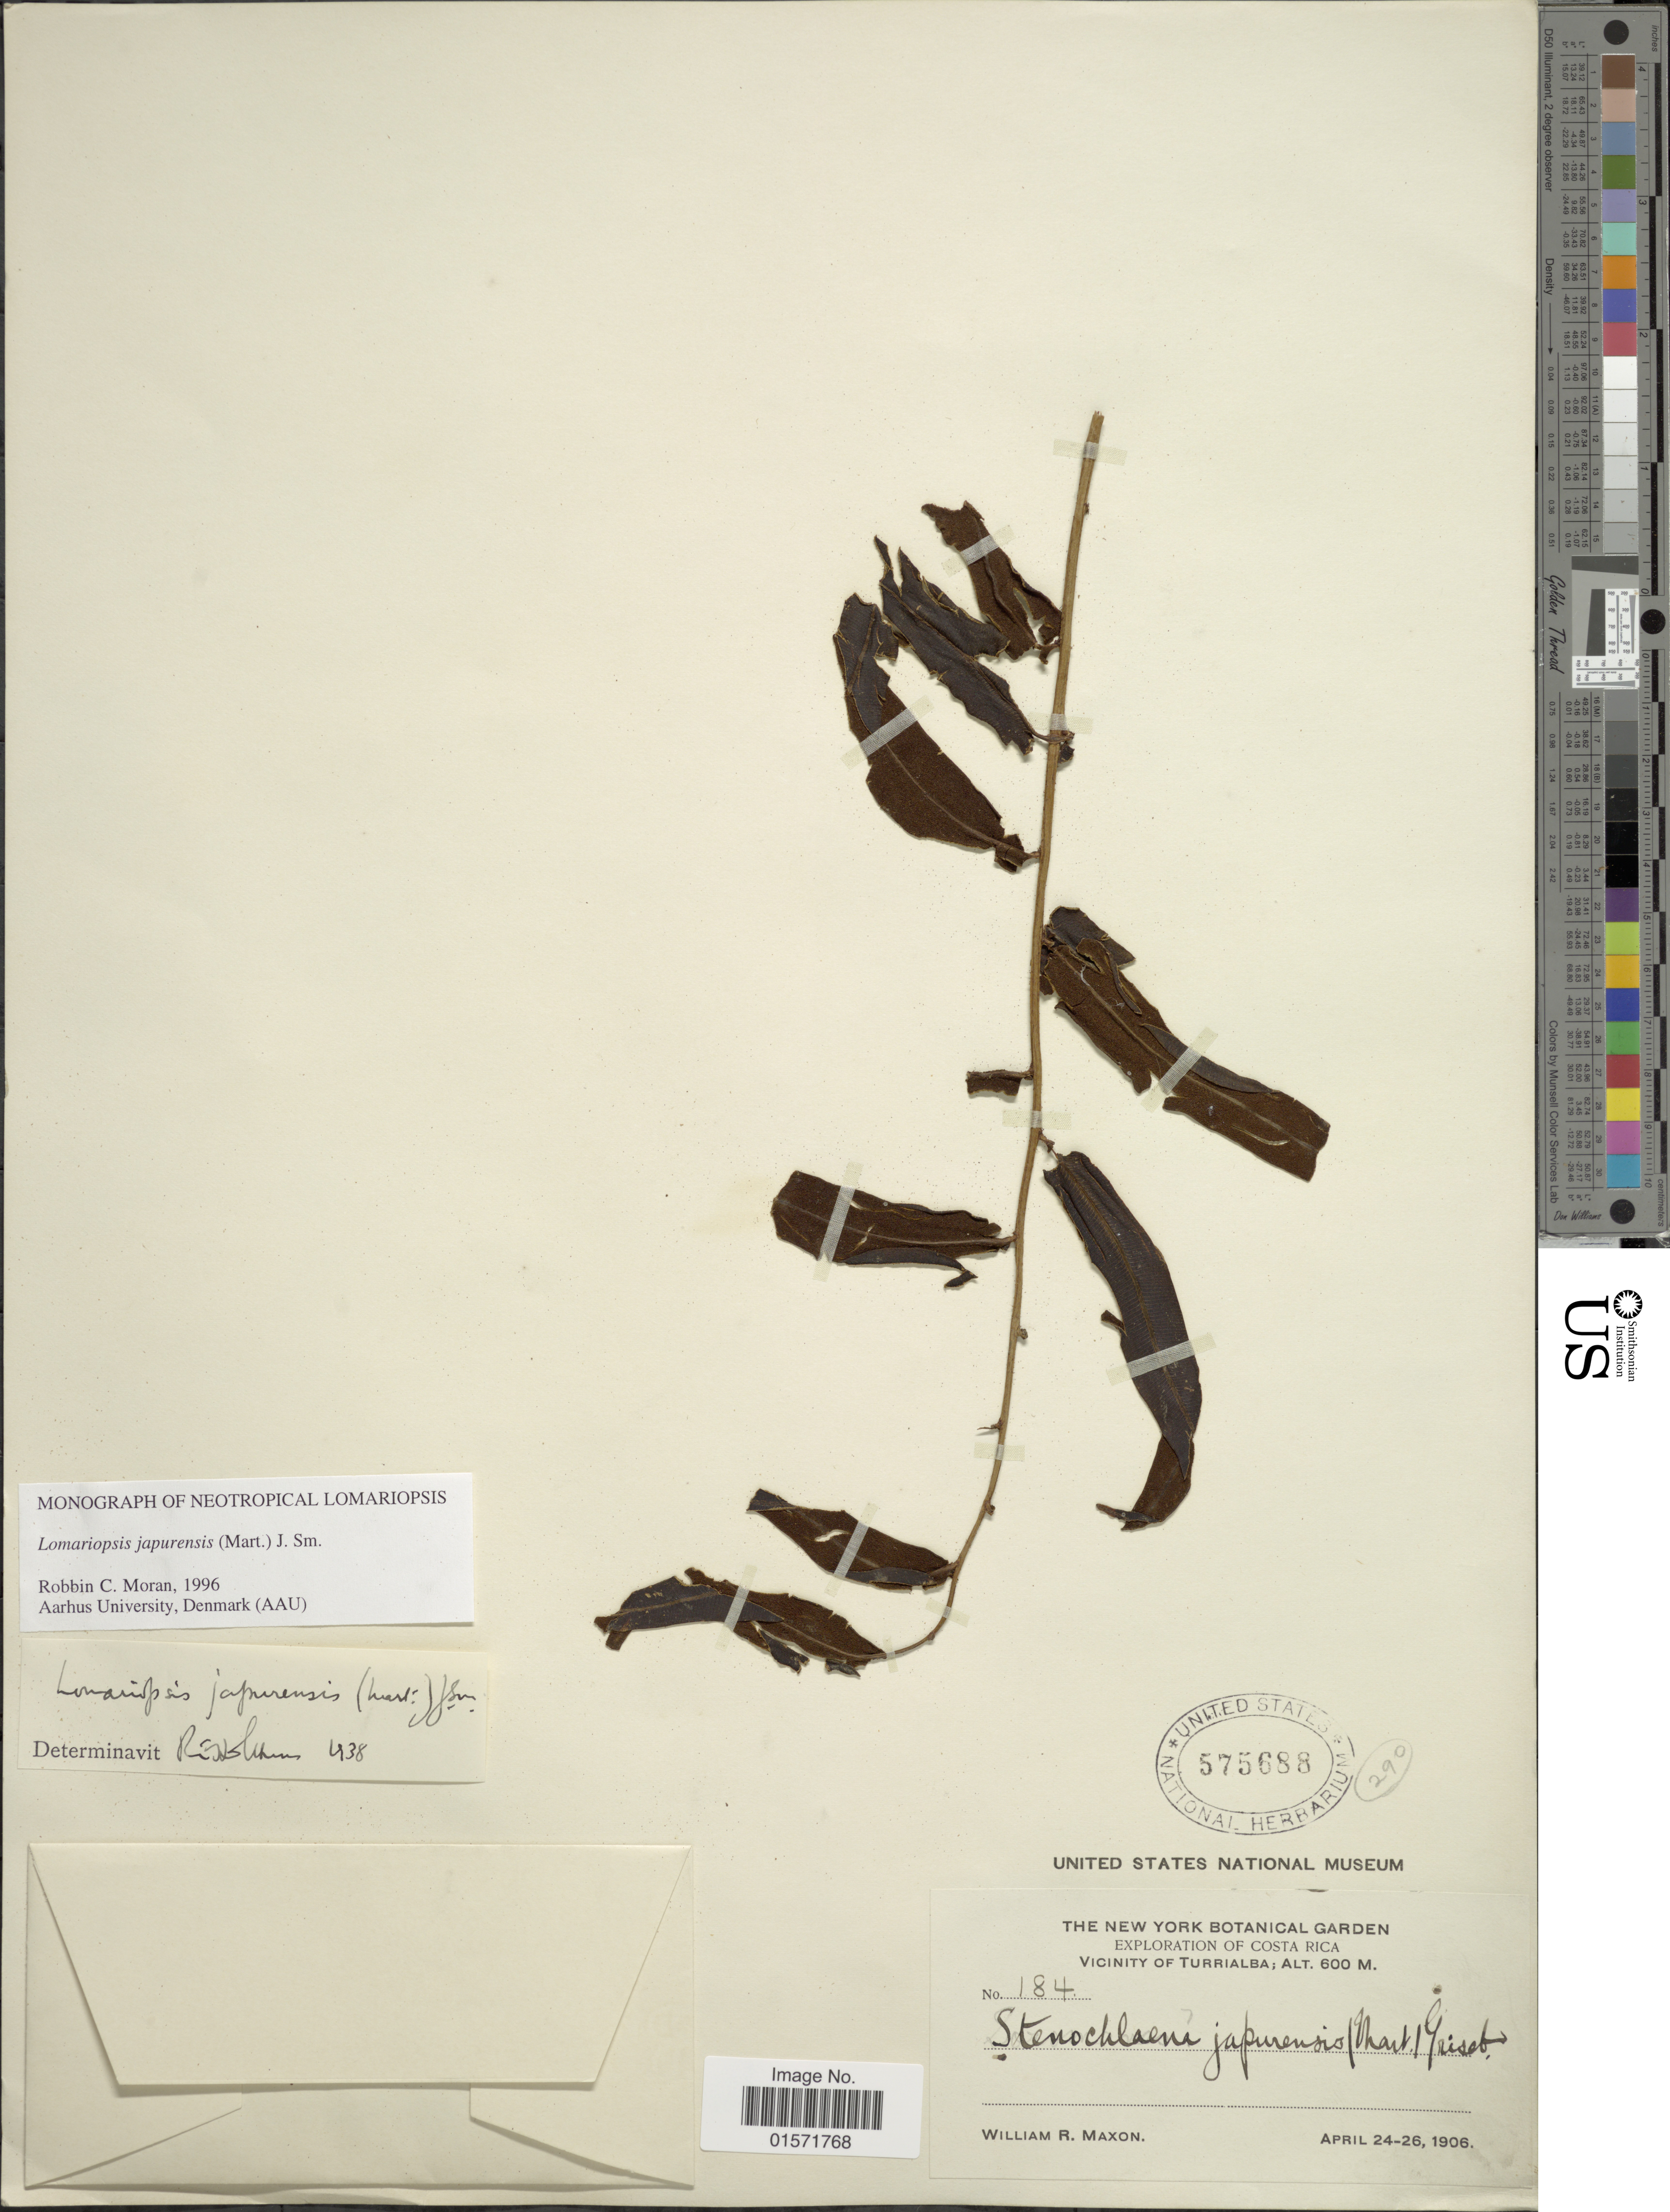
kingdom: Plantae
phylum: Tracheophyta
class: Polypodiopsida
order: Polypodiales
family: Lomariopsidaceae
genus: Lomariopsis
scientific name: Lomariopsis japurensis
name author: (Mart.) J. Sm.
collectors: W. R. Maxon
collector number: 184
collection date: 1906-04-24/1906-04-26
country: Costa Rica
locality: Vicinity of Turrialba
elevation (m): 600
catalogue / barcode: US 575688